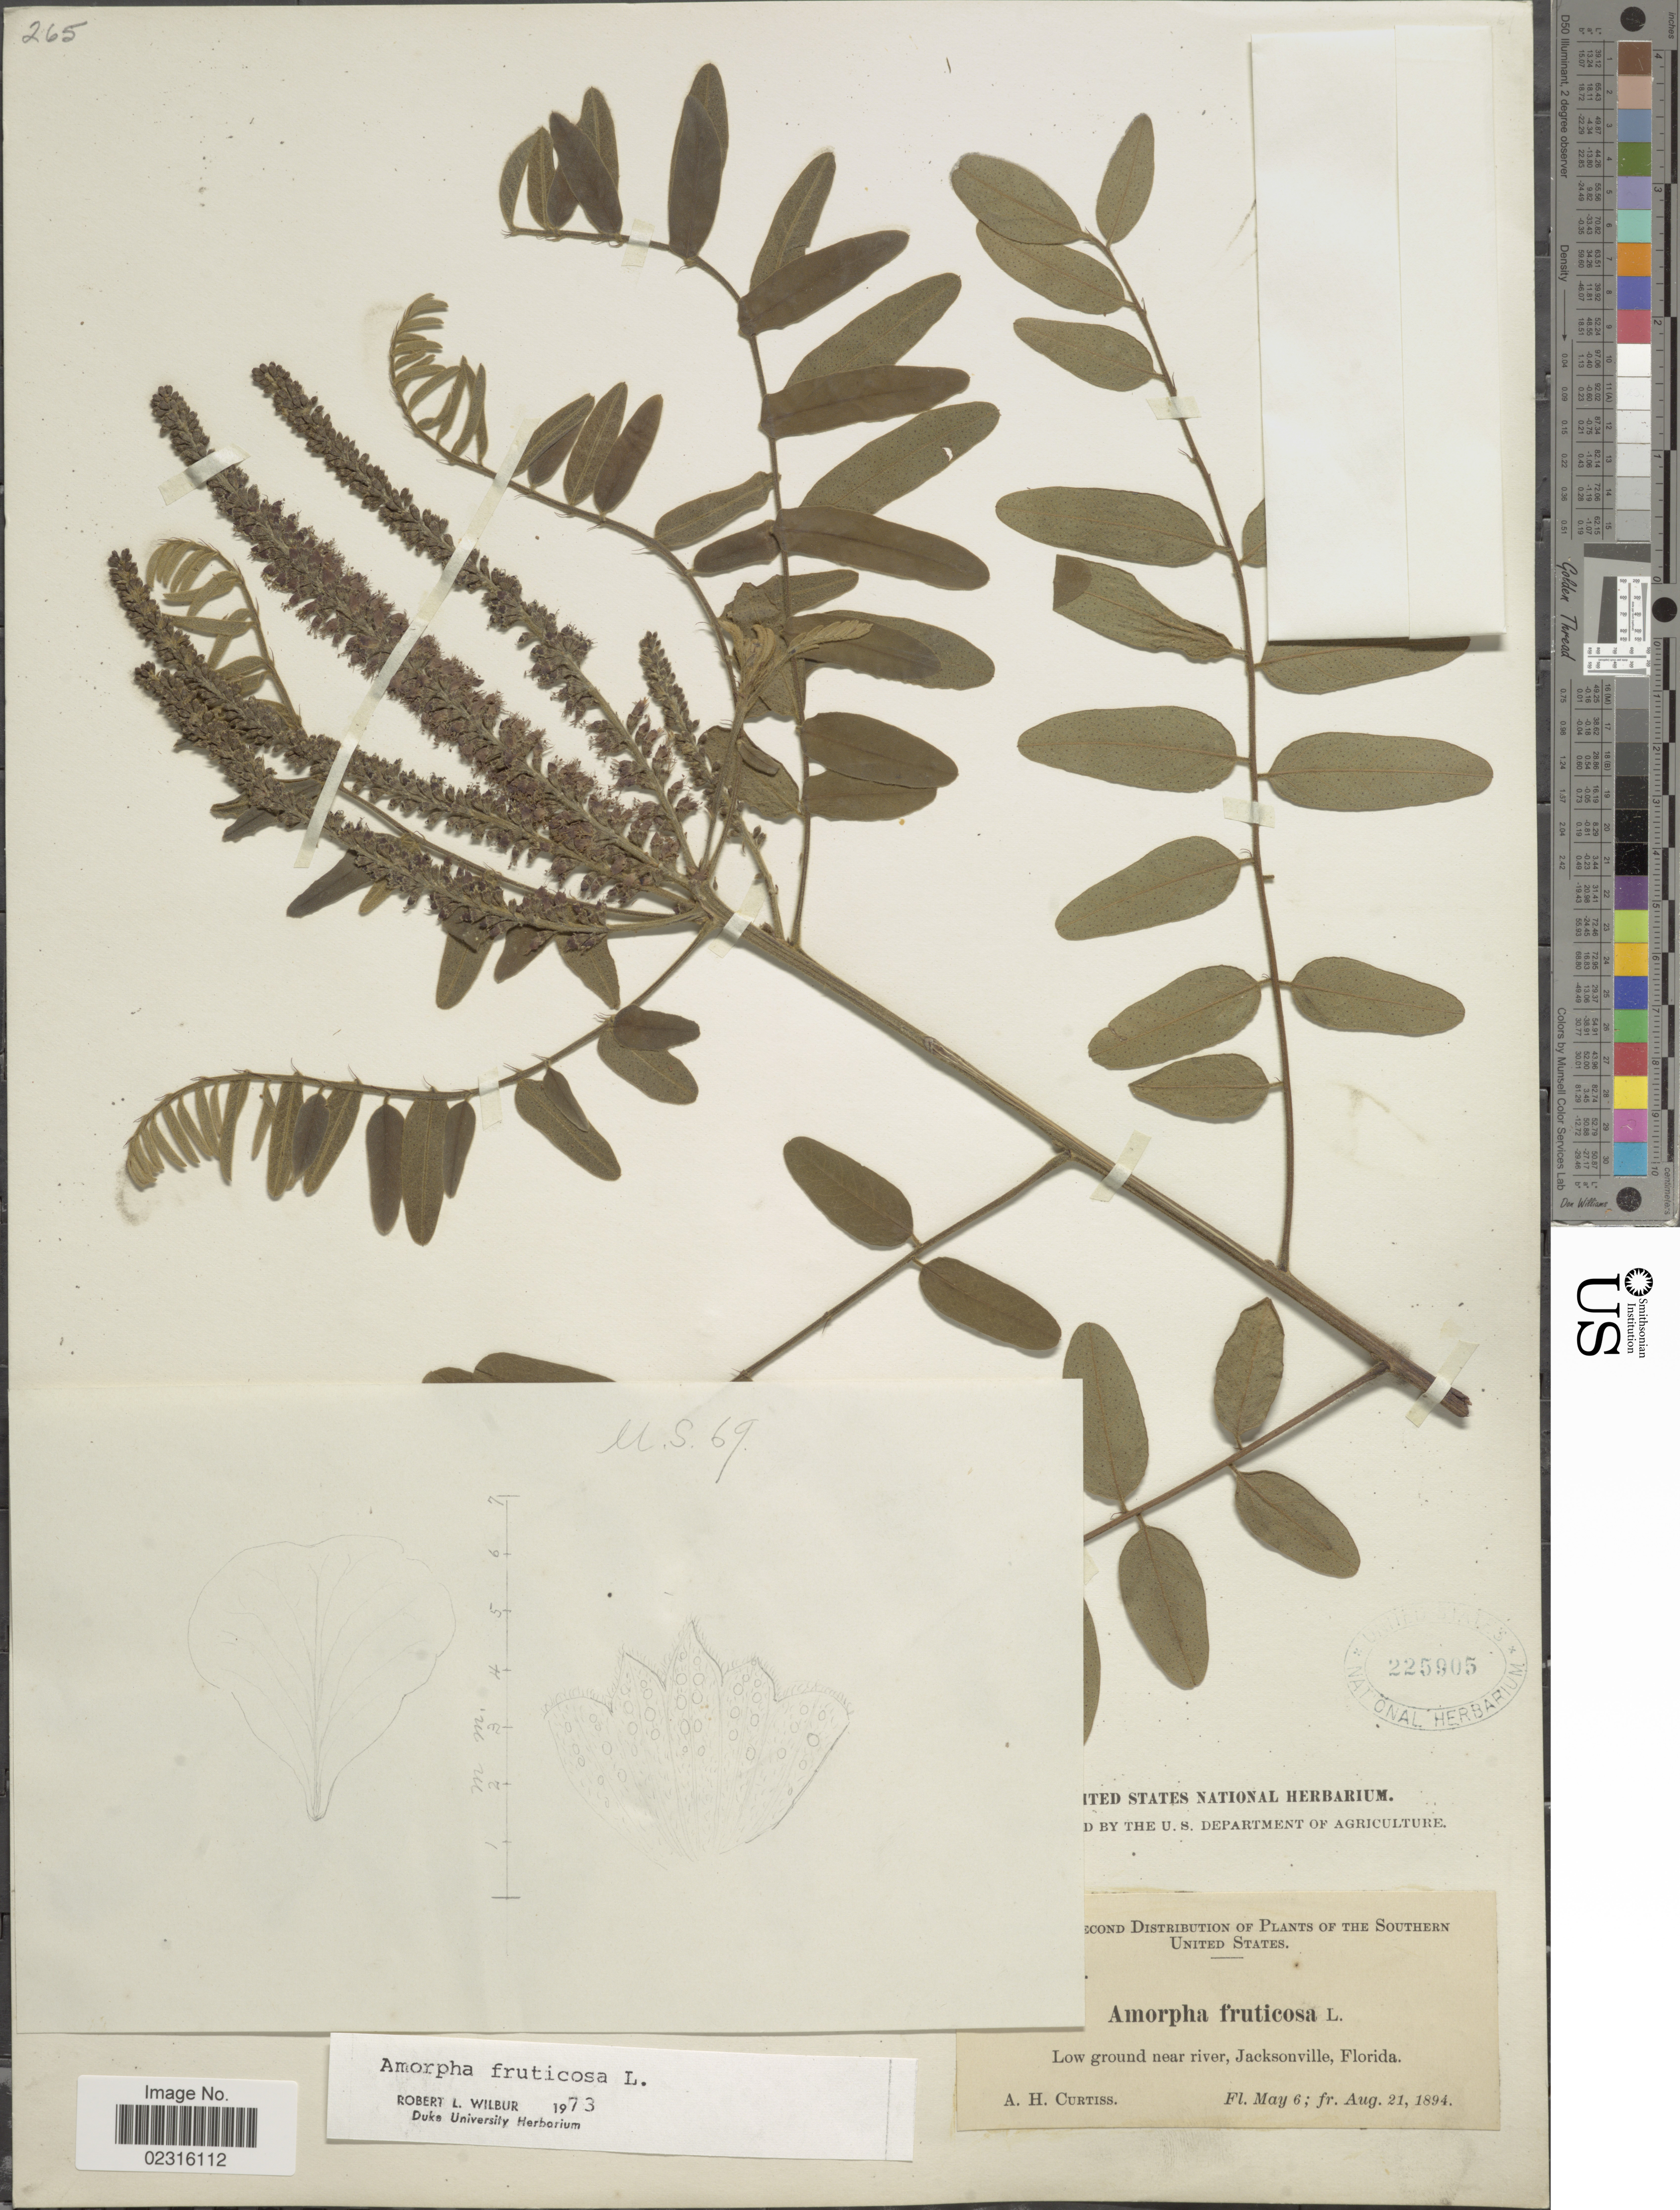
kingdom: Plantae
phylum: Tracheophyta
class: Magnoliopsida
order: Fabales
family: Fabaceae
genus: Amorpha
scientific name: Amorpha fruticosa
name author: L.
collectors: A. H. Curtiss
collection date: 1894-05-06/1894-08-21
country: United States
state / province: Florida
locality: Low ground near river, Jacksonville.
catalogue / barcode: US 225905